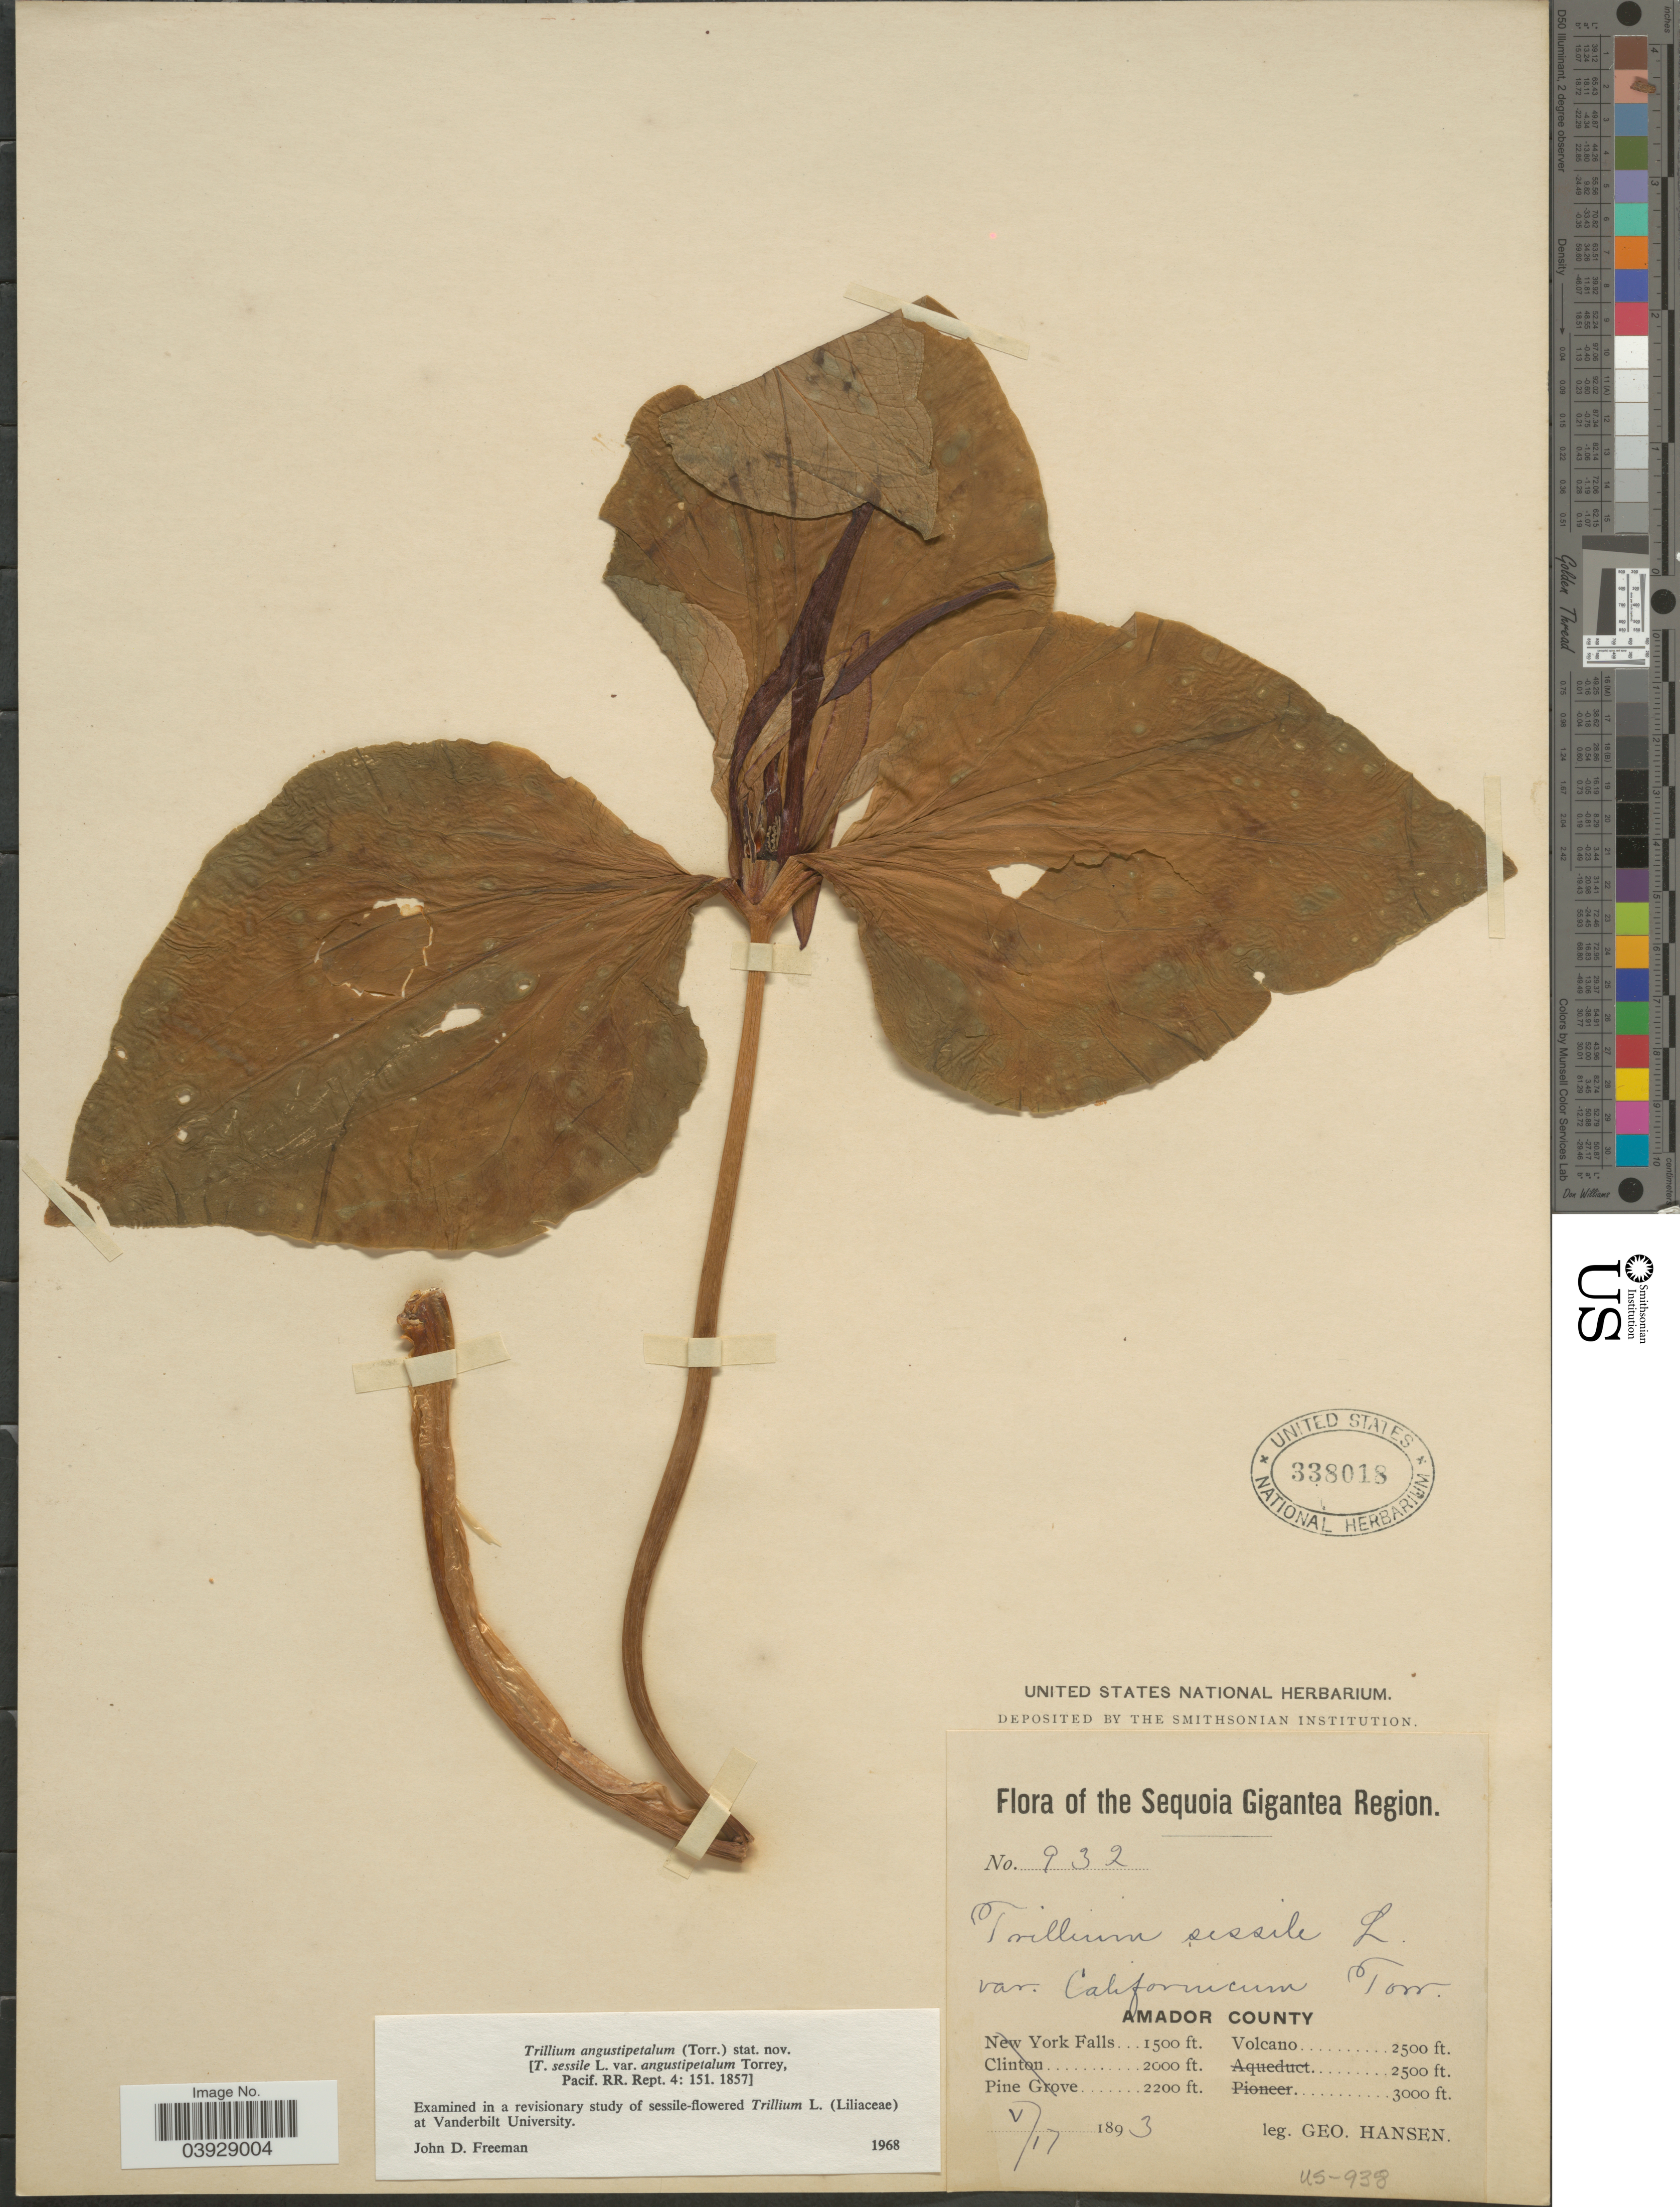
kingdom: Plantae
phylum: Tracheophyta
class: Liliopsida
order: Liliales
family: Melanthiaceae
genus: Trillium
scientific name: Trillium angustipetalum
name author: (Torr.) J. D. Freeman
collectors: G. Hansen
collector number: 932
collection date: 1893-05-17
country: United States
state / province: California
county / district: Amador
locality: Sequoia Gigantea Region. Amador County. Volcano.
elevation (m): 762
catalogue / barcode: US 338018